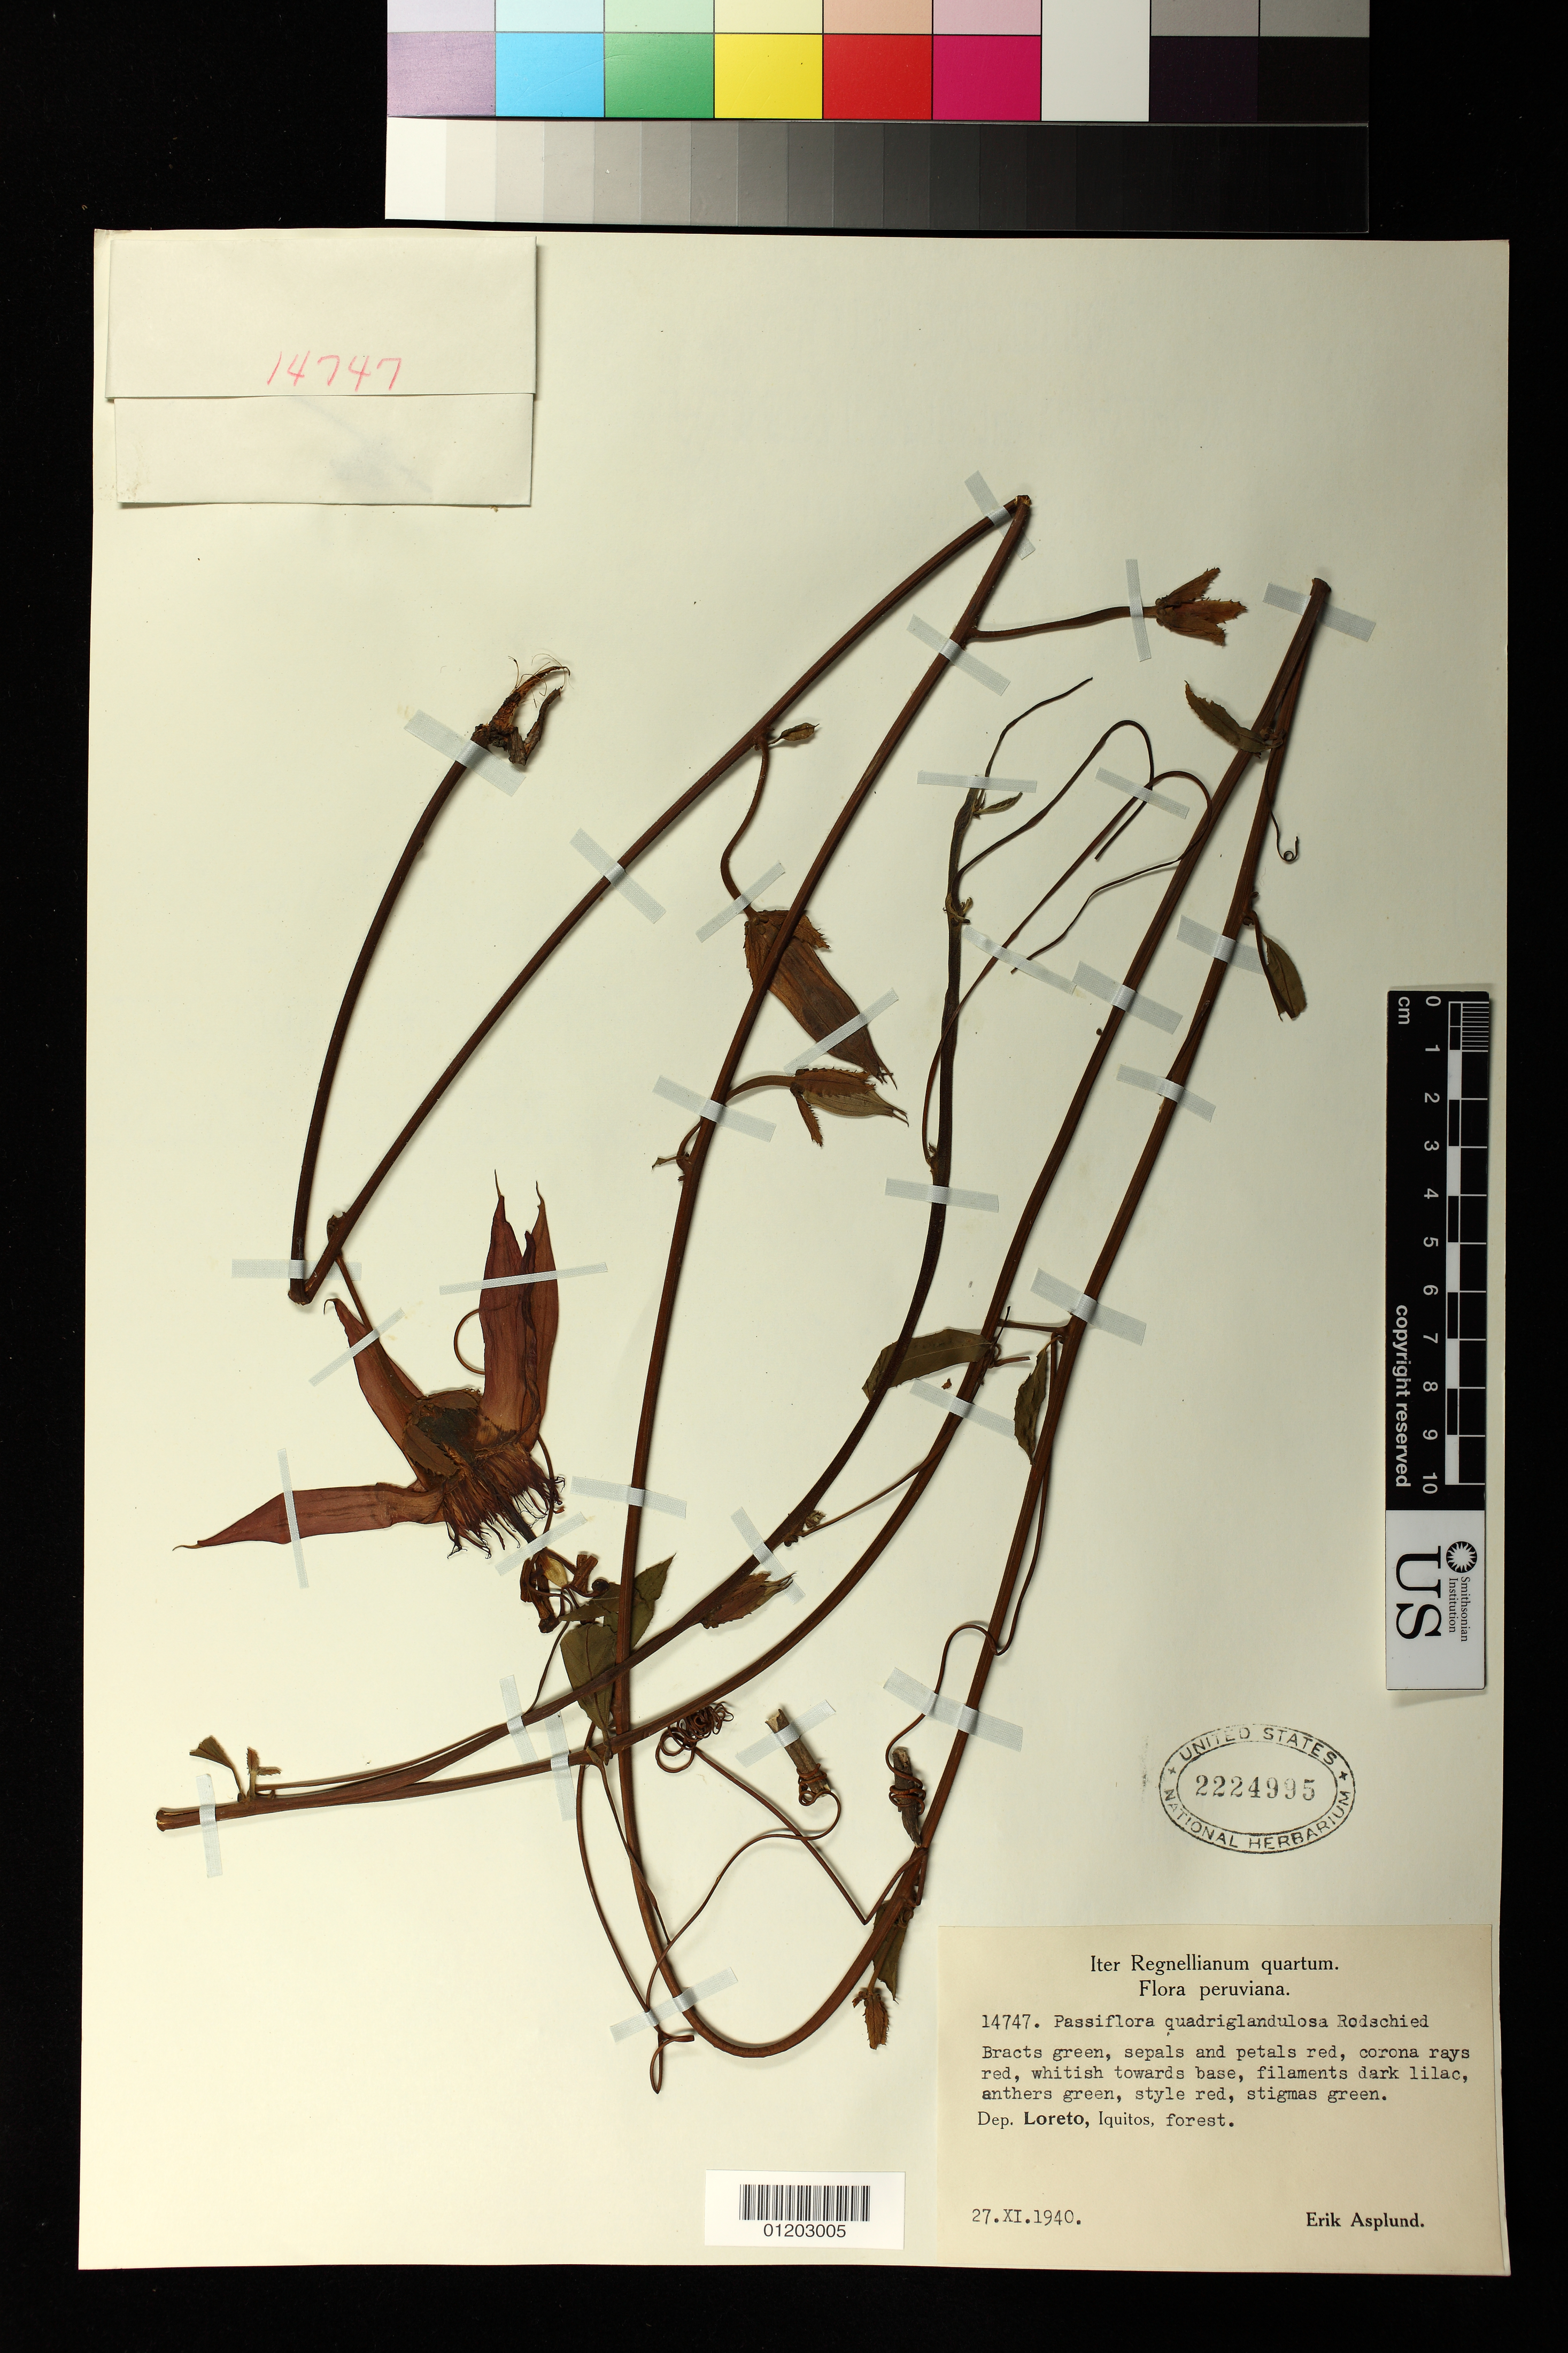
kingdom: Plantae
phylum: Tracheophyta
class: Magnoliopsida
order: Malpighiales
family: Passifloraceae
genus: Passiflora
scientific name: Passiflora quadriglandulosa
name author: Rodschied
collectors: E. Asplund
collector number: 14747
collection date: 1940-11-27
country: Peru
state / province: Loreto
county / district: Maynas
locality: Iquitos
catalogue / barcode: US 2224995